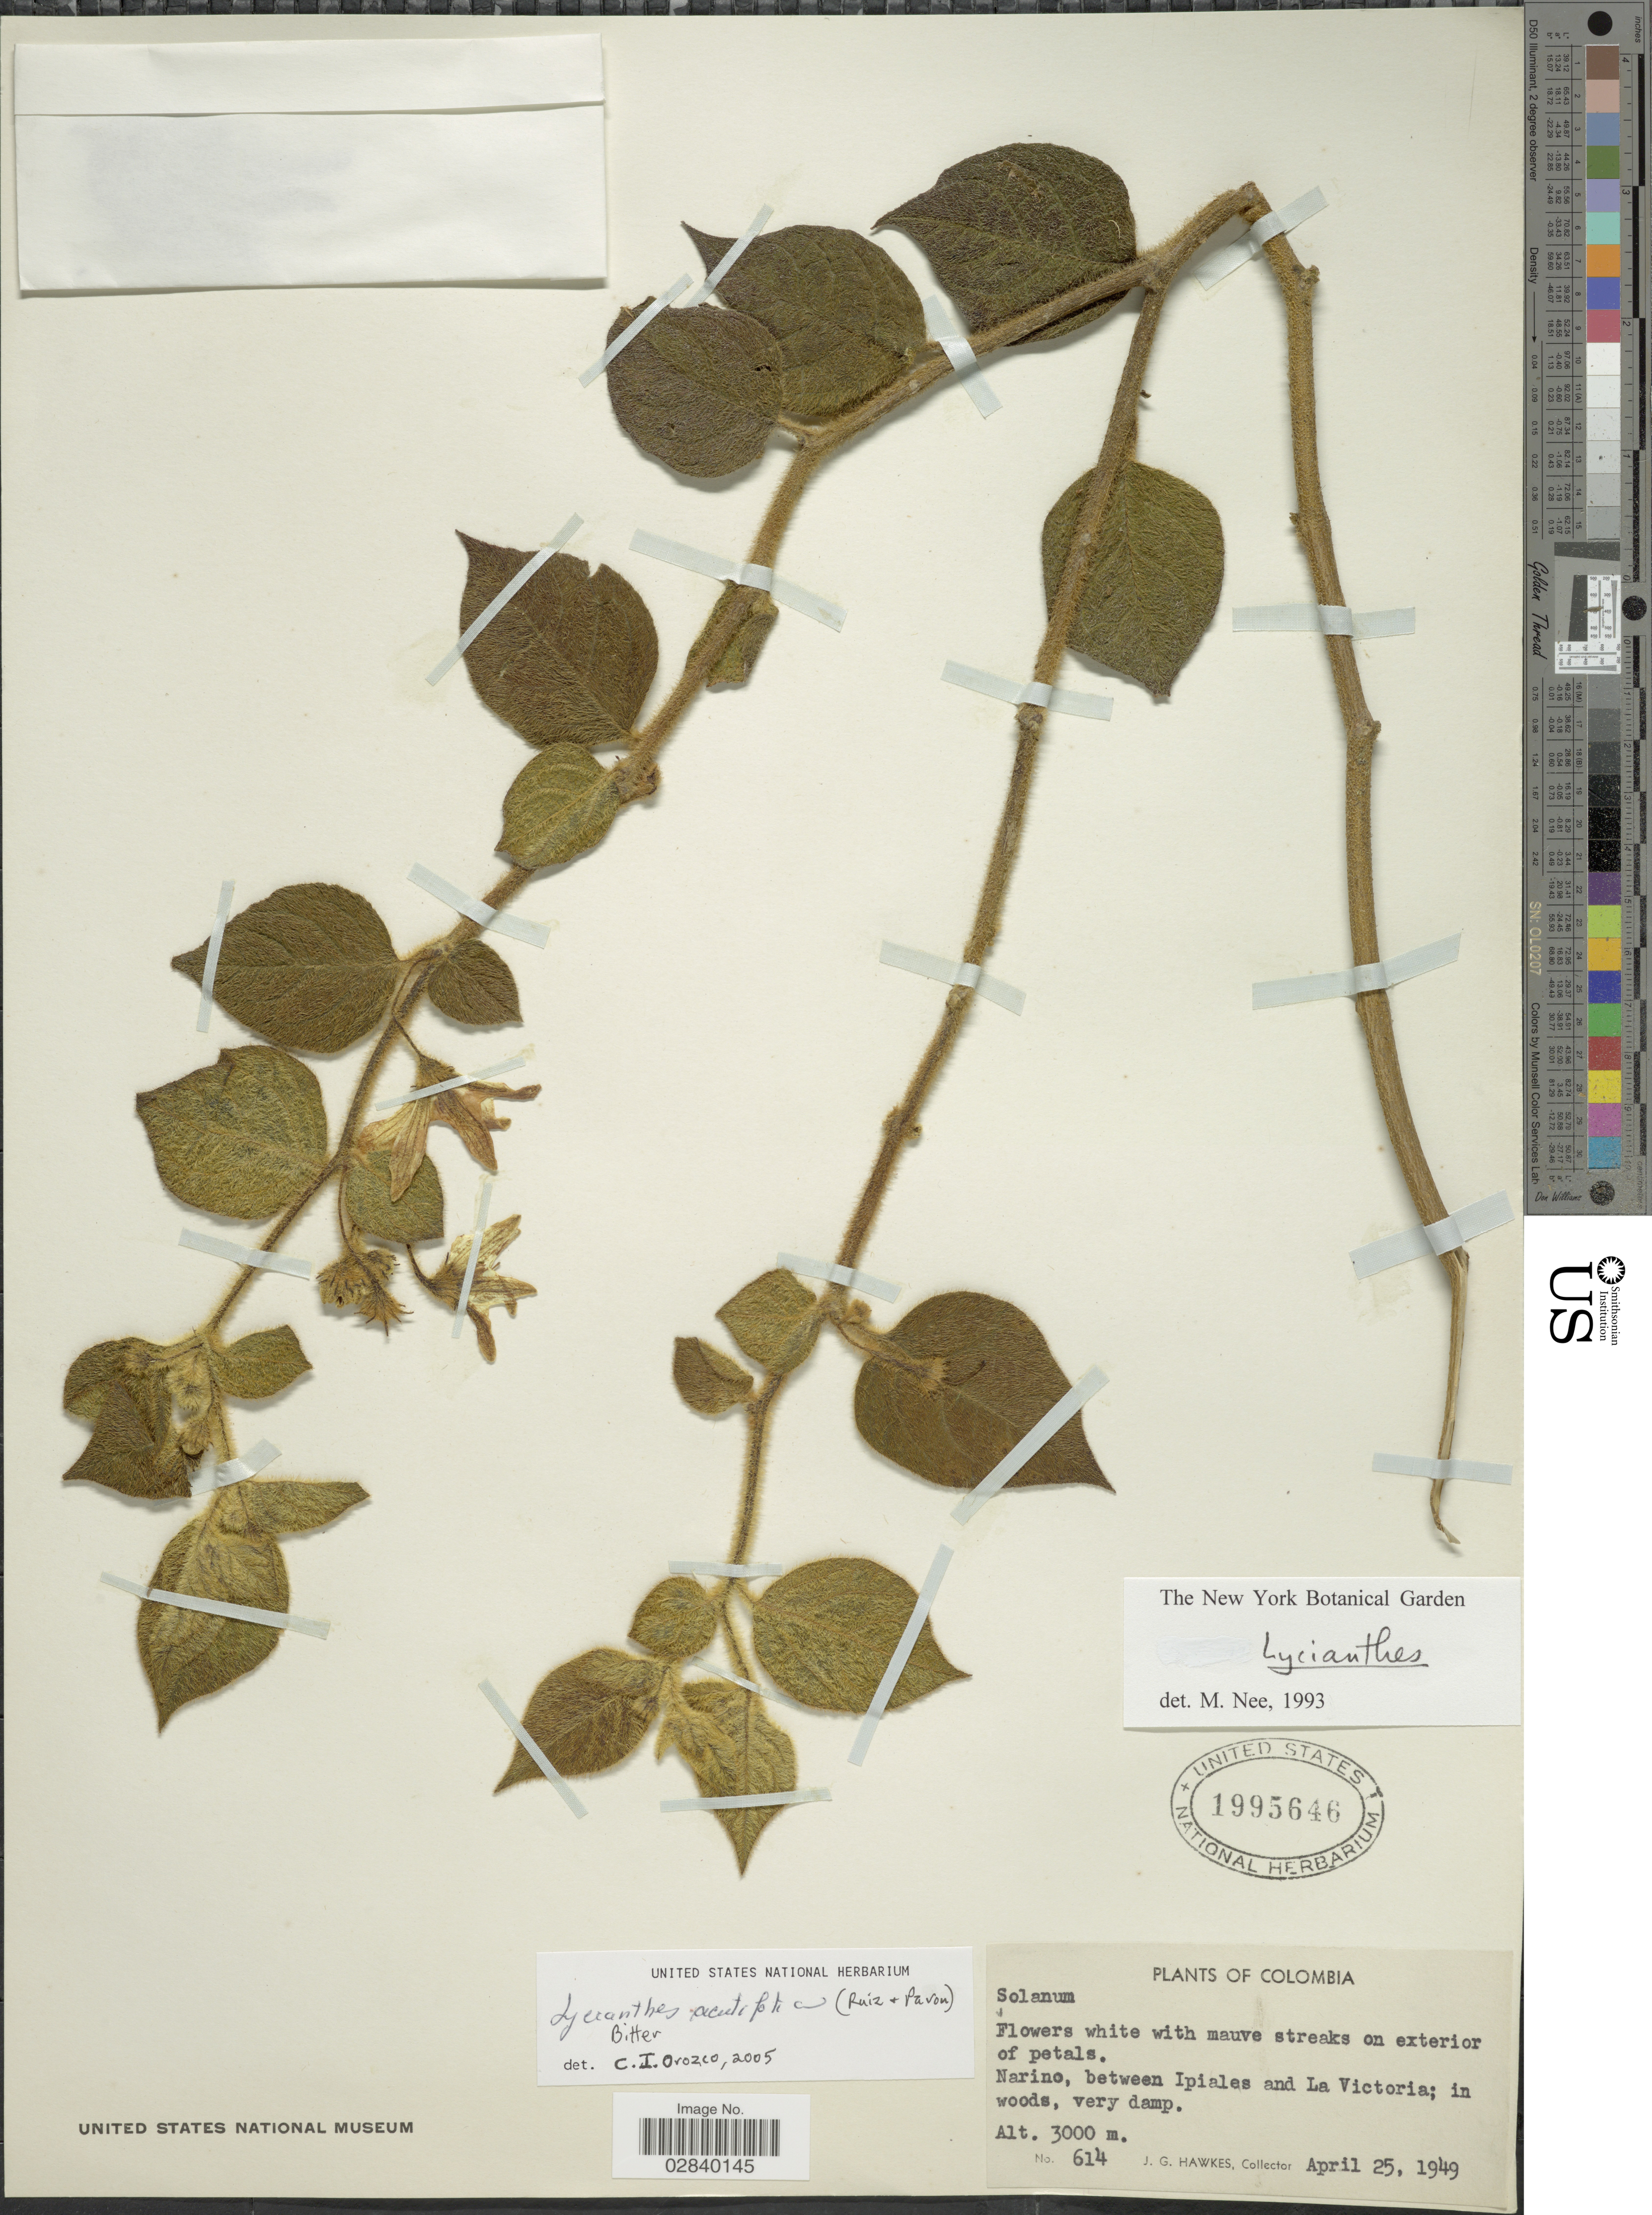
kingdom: Plantae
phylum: Tracheophyta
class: Magnoliopsida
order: Solanales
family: Solanaceae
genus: Lycianthes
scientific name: Lycianthes acutifolia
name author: (Ruiz & Pav.) Bitter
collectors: J. Hawkes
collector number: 614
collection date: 1949-04-25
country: Colombia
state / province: Nariño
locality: Narino, between Ipiales and La Victoria.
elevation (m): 3000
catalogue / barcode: US 1995646